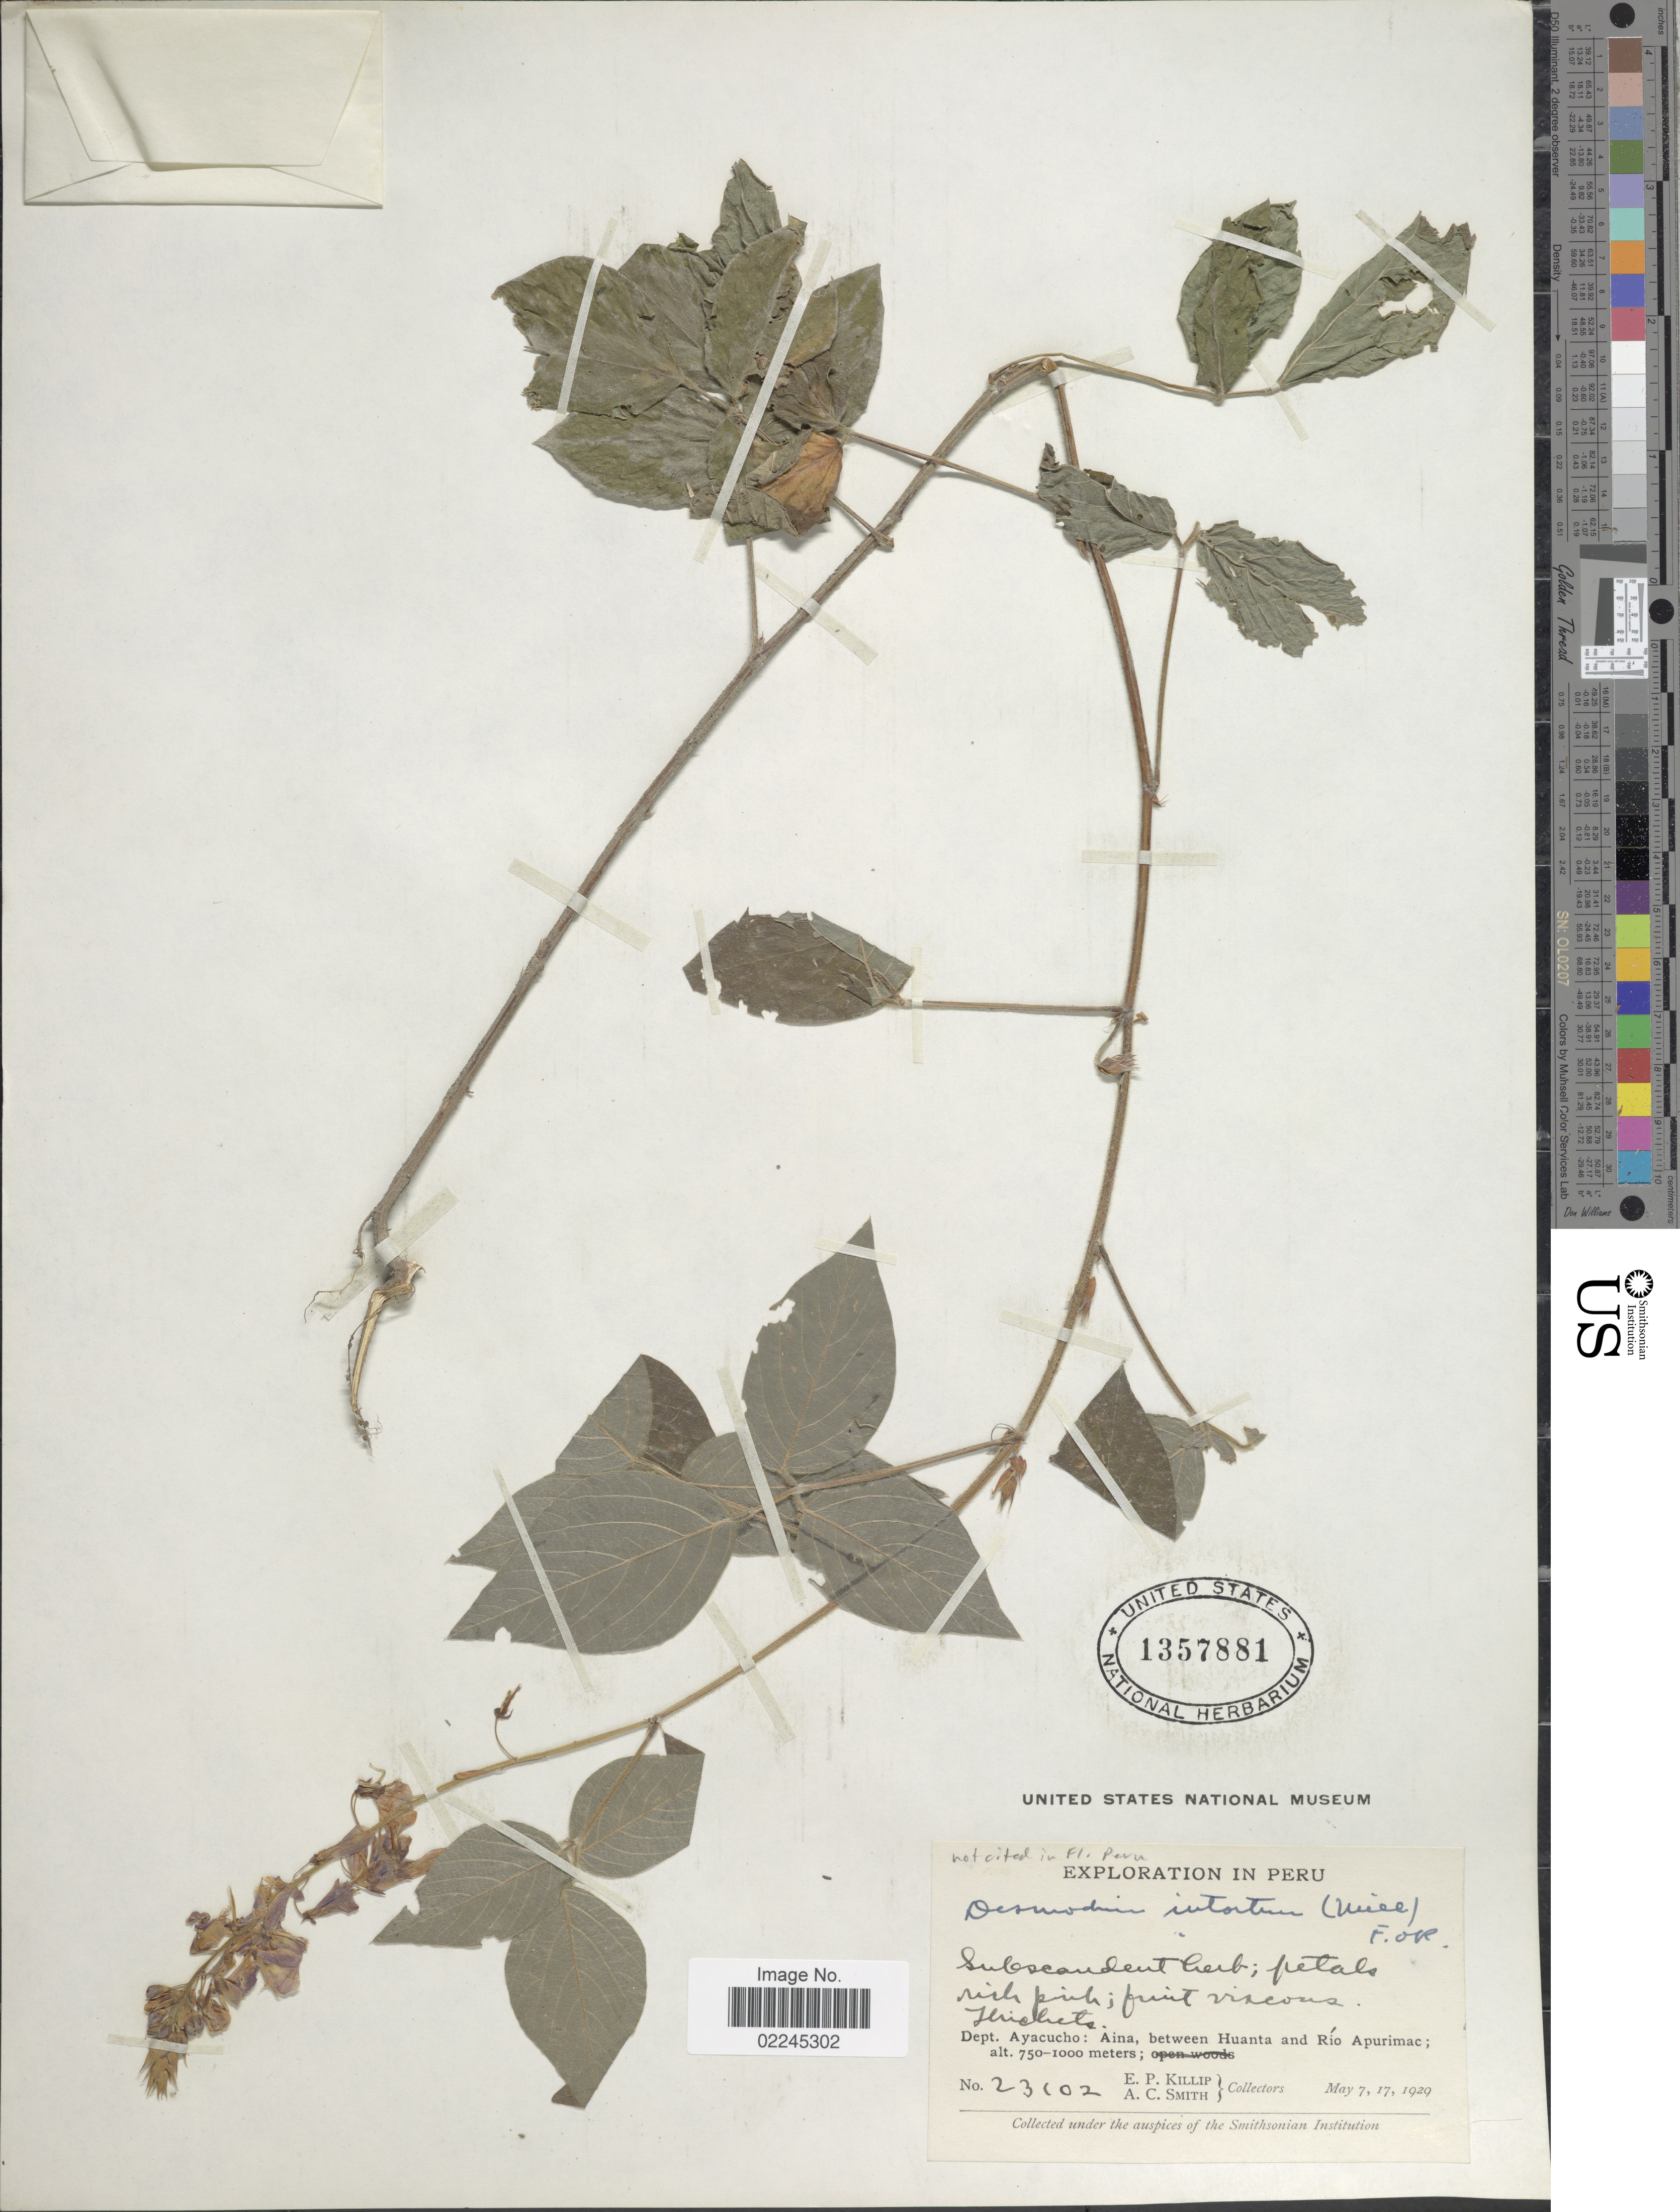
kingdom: Plantae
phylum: Tracheophyta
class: Magnoliopsida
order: Fabales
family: Fabaceae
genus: Desmodium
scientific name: Desmodium intortum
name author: (Mill.) Urb.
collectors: E. P. Killip & A. C. Smith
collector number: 23102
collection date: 1929-05-07/1929-05-17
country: Peru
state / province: Ayacucho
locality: Dept. Ayacucho: Aina, between Huanta and Rio Apurimac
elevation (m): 750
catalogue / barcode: US 1357881